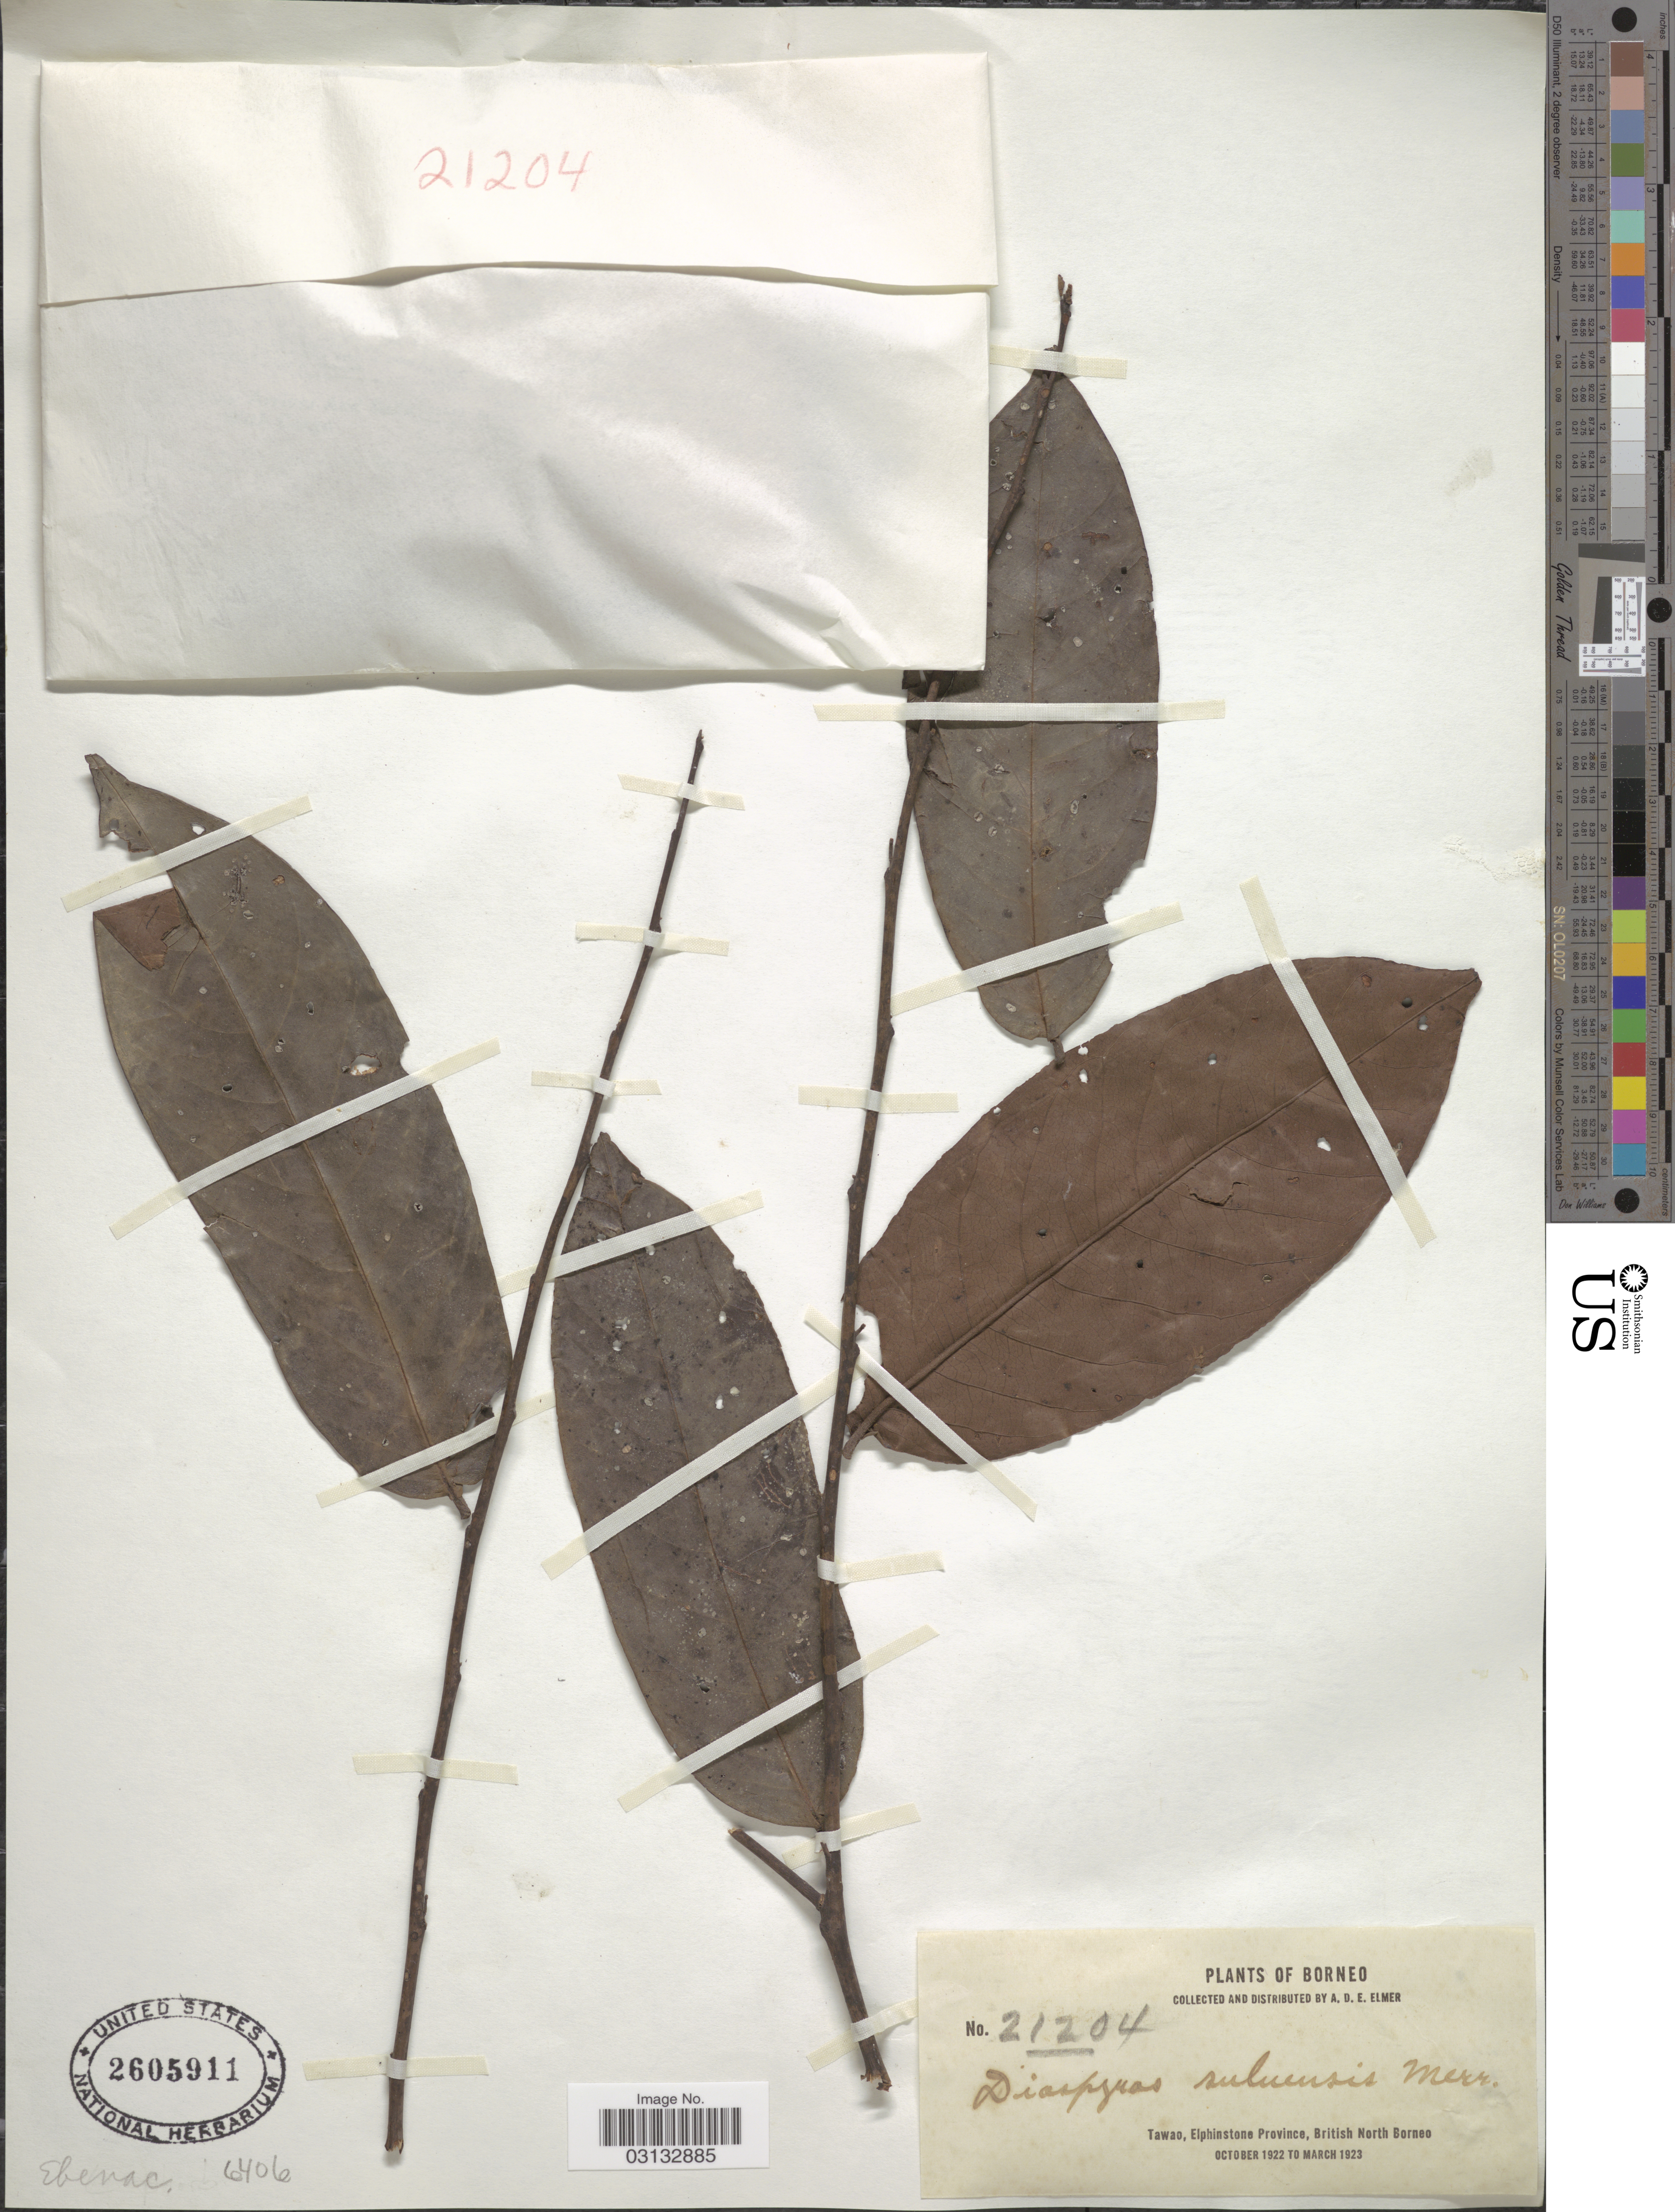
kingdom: Plantae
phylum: Tracheophyta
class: Magnoliopsida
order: Ericales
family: Ebenaceae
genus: Diospyros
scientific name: Diospyros suluensis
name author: Merr.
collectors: A. D. E. Elmer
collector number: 21204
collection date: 1922-10/1923-03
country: Malaysia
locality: Borneo, Tawao, Elphinstone Province, British North Borneo.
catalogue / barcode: US 2605911